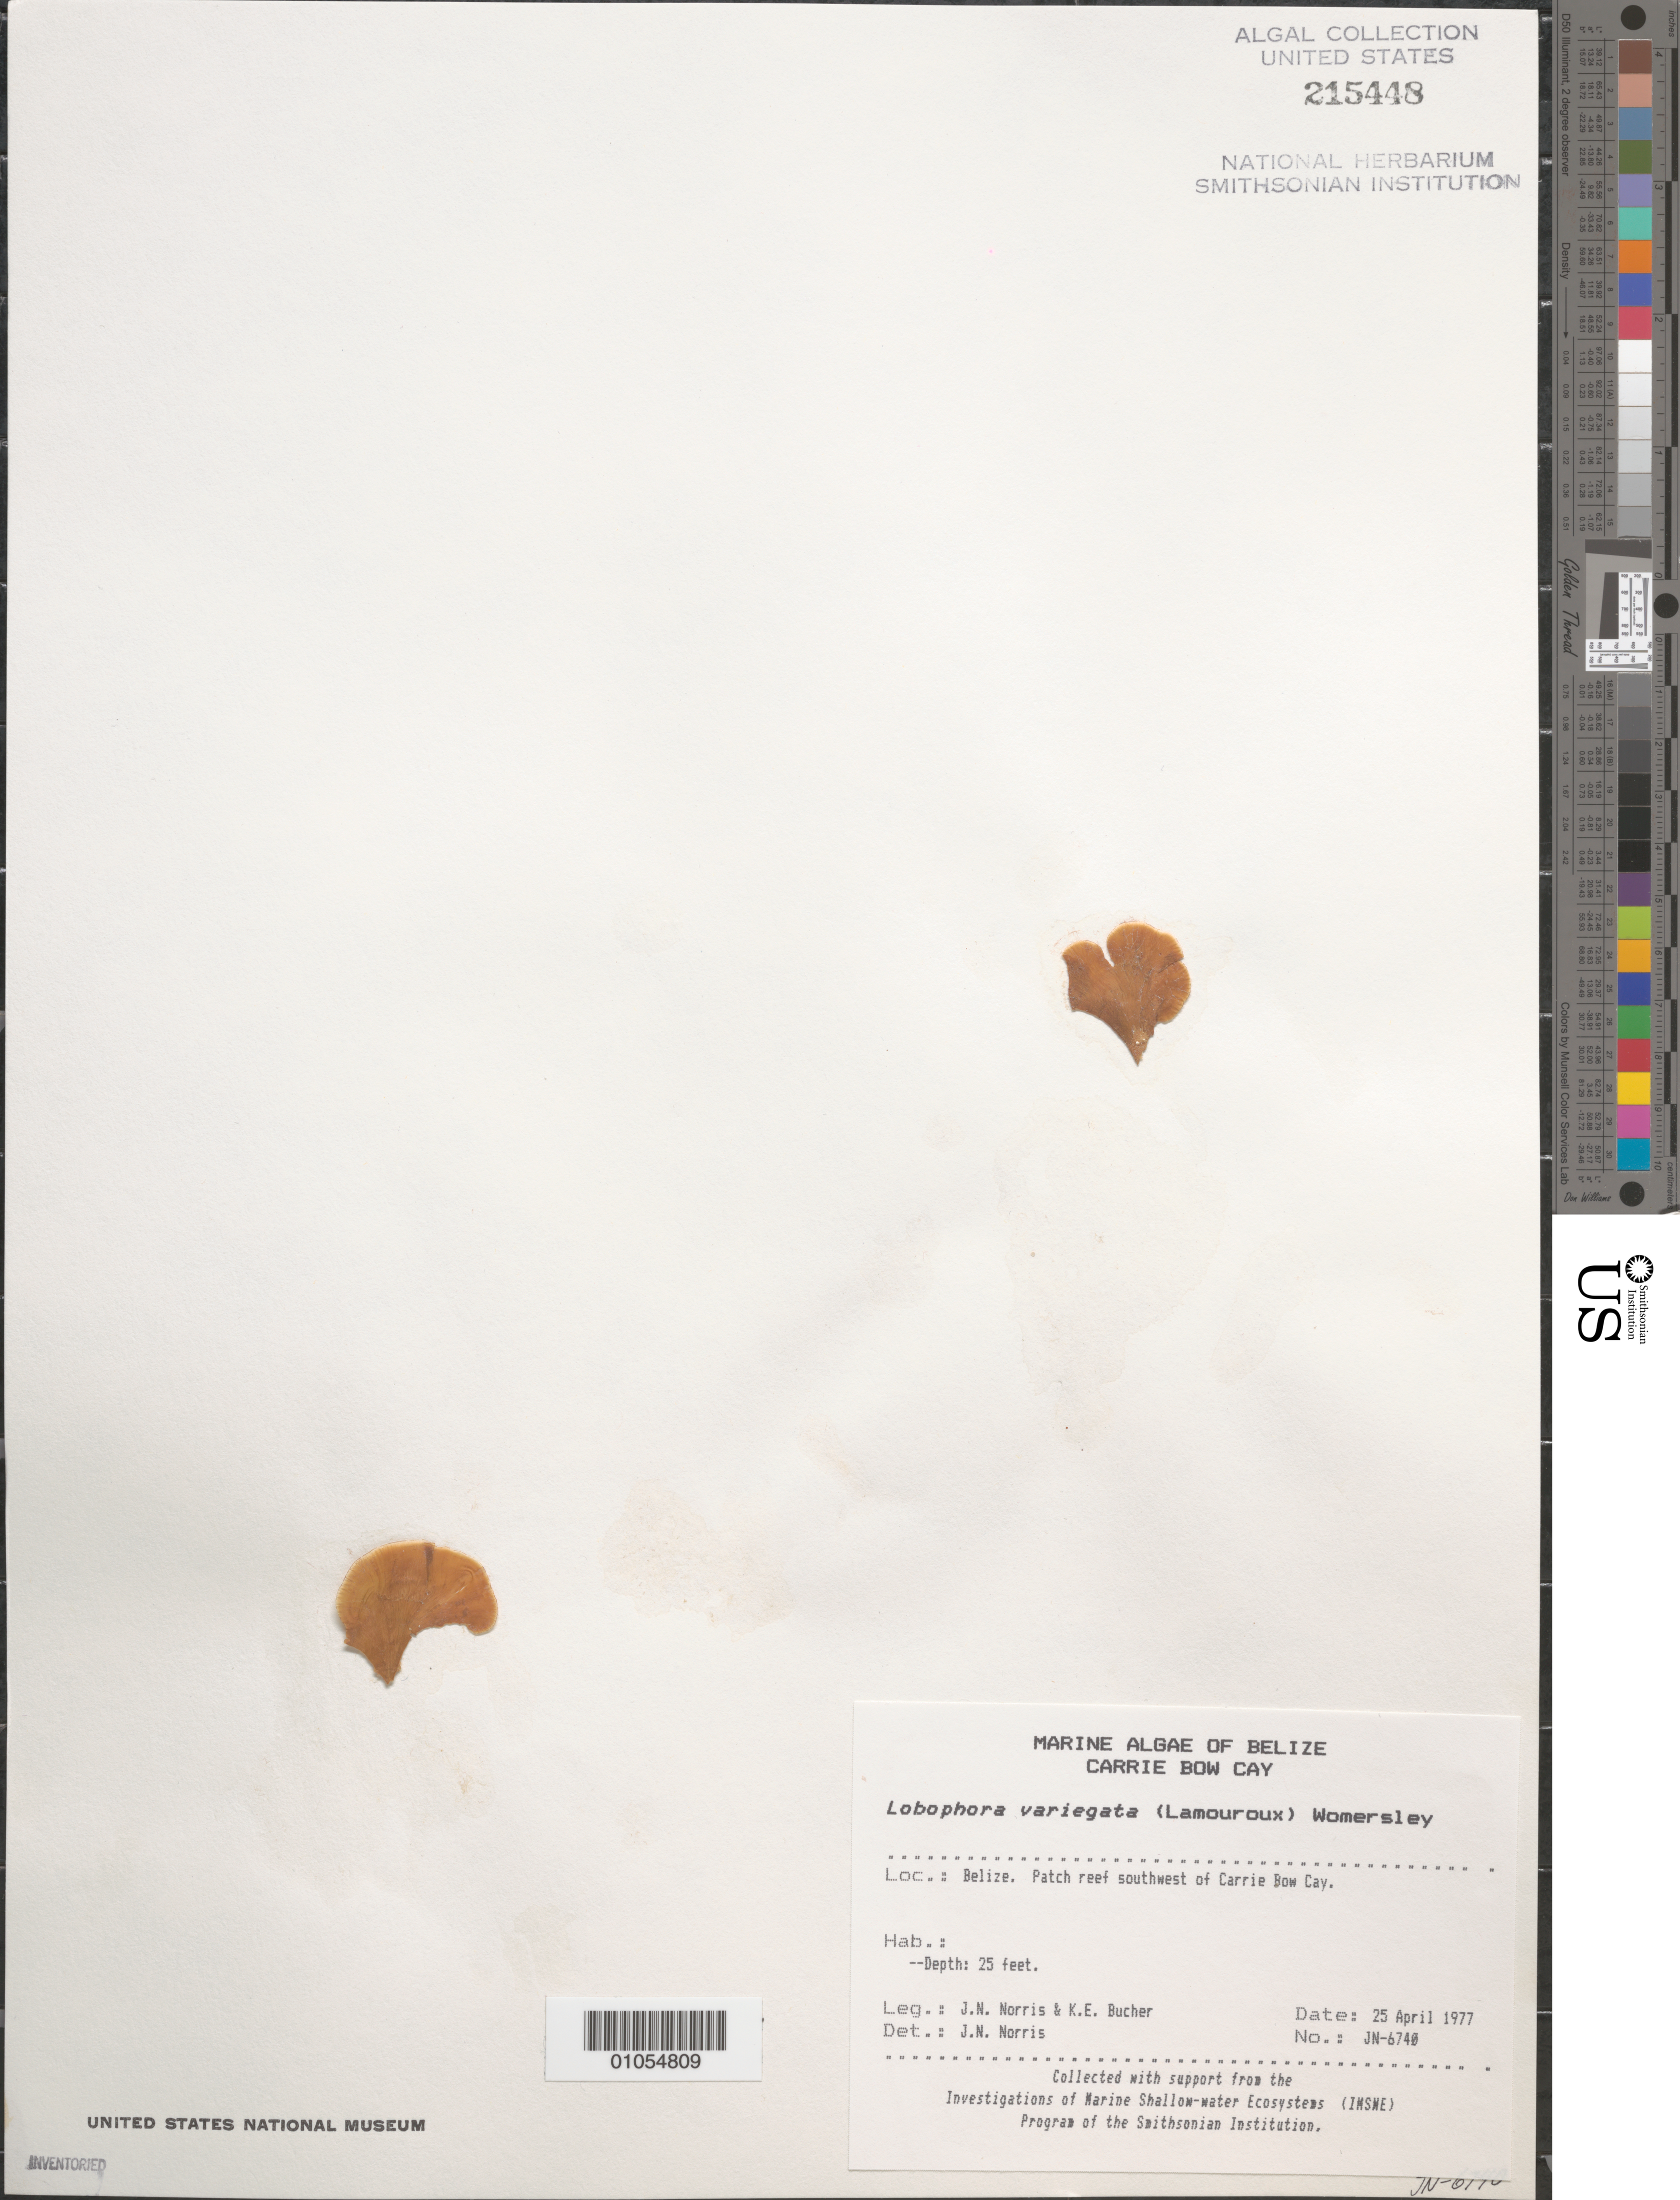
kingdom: Chromista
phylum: Ochrophyta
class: Phaeophyceae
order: Dictyotales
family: Dictyotaceae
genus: Lobophora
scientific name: Lobophora variegata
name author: (J.V.Lamouroux) Womersley & E.C. Oliveira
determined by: Norris, James N.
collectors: J. N. Norris & K. E. Bucher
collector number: JN-6740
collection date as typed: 25 Apr 1977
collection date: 1977-04-25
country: Belize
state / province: Stann Creek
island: Carrie Bow Cay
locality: Patch reef southwest of Carrie Bow Cay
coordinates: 16 48'N, 88 05'W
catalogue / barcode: US 215448